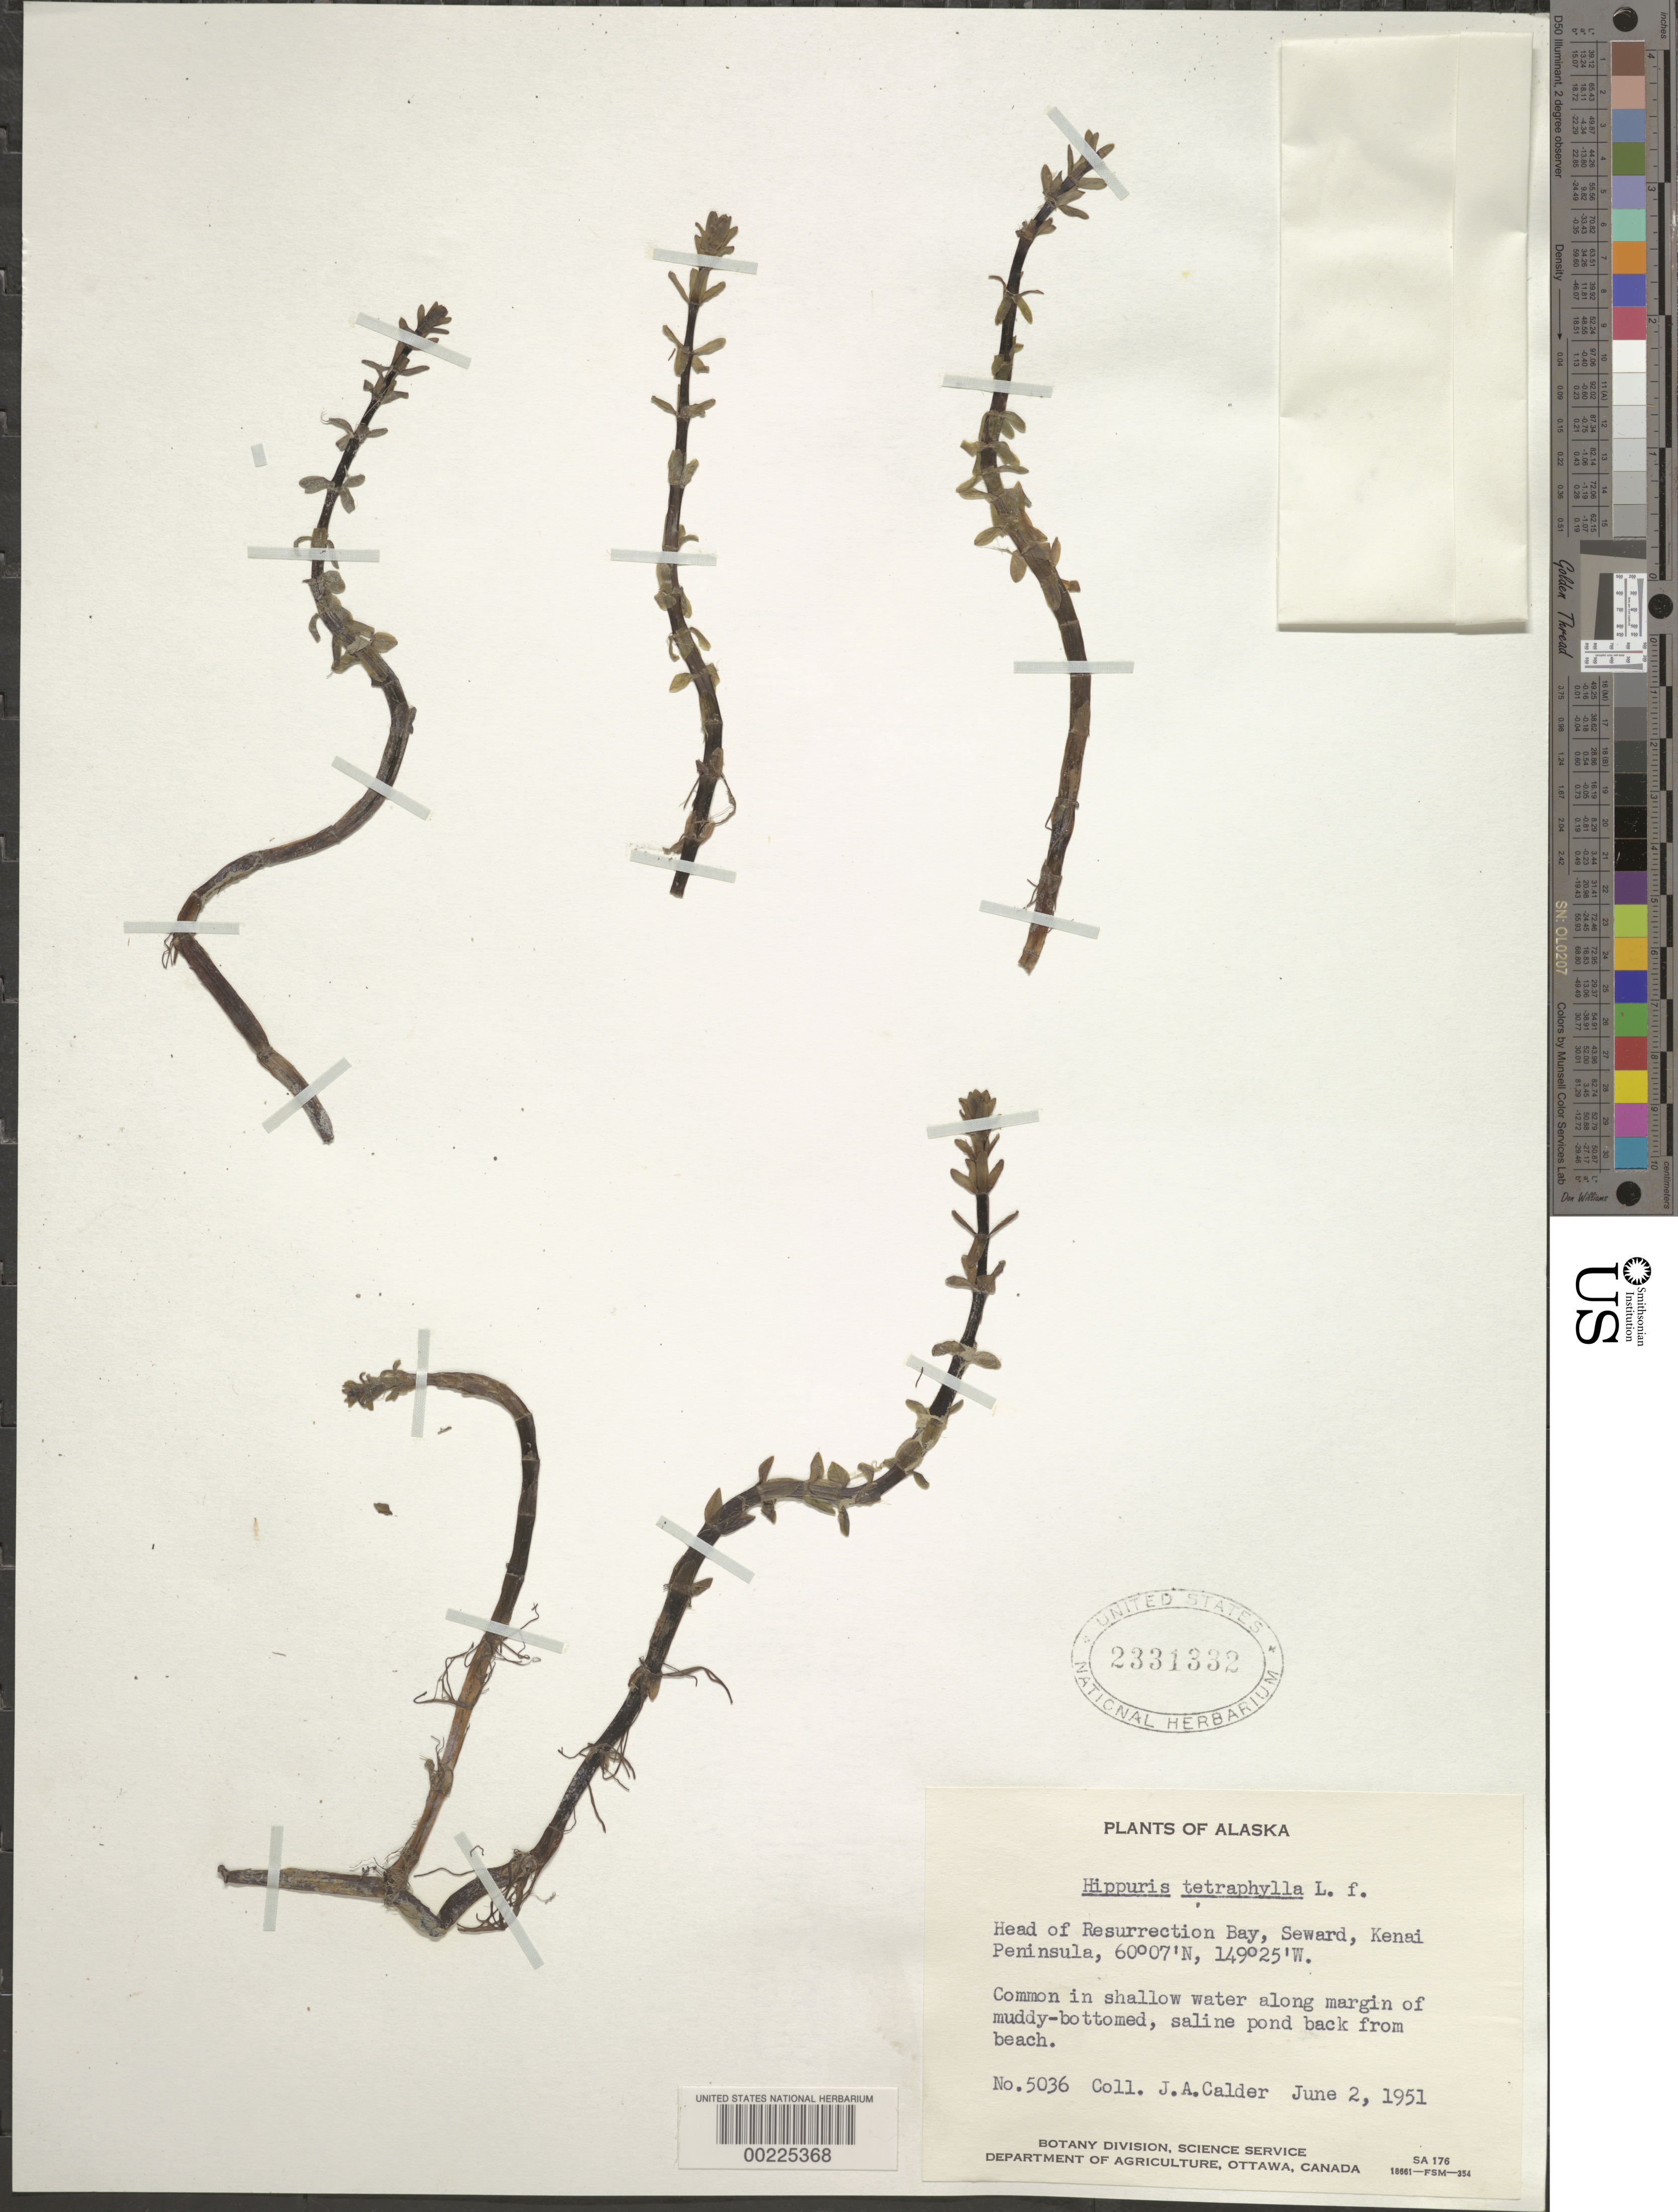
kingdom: Plantae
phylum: Tracheophyta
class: Magnoliopsida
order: Lamiales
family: Plantaginaceae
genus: Hippuris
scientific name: Hippuris tetraphylla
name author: L. f.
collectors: J. A. Calder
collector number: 5036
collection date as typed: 02 Jun 1951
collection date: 1951-06-02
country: United States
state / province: Alaska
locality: Head of resurrection bay, seward, kenai peninsula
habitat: Shallow water along margin of muddy bottomed, saline pond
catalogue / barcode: US 2331332